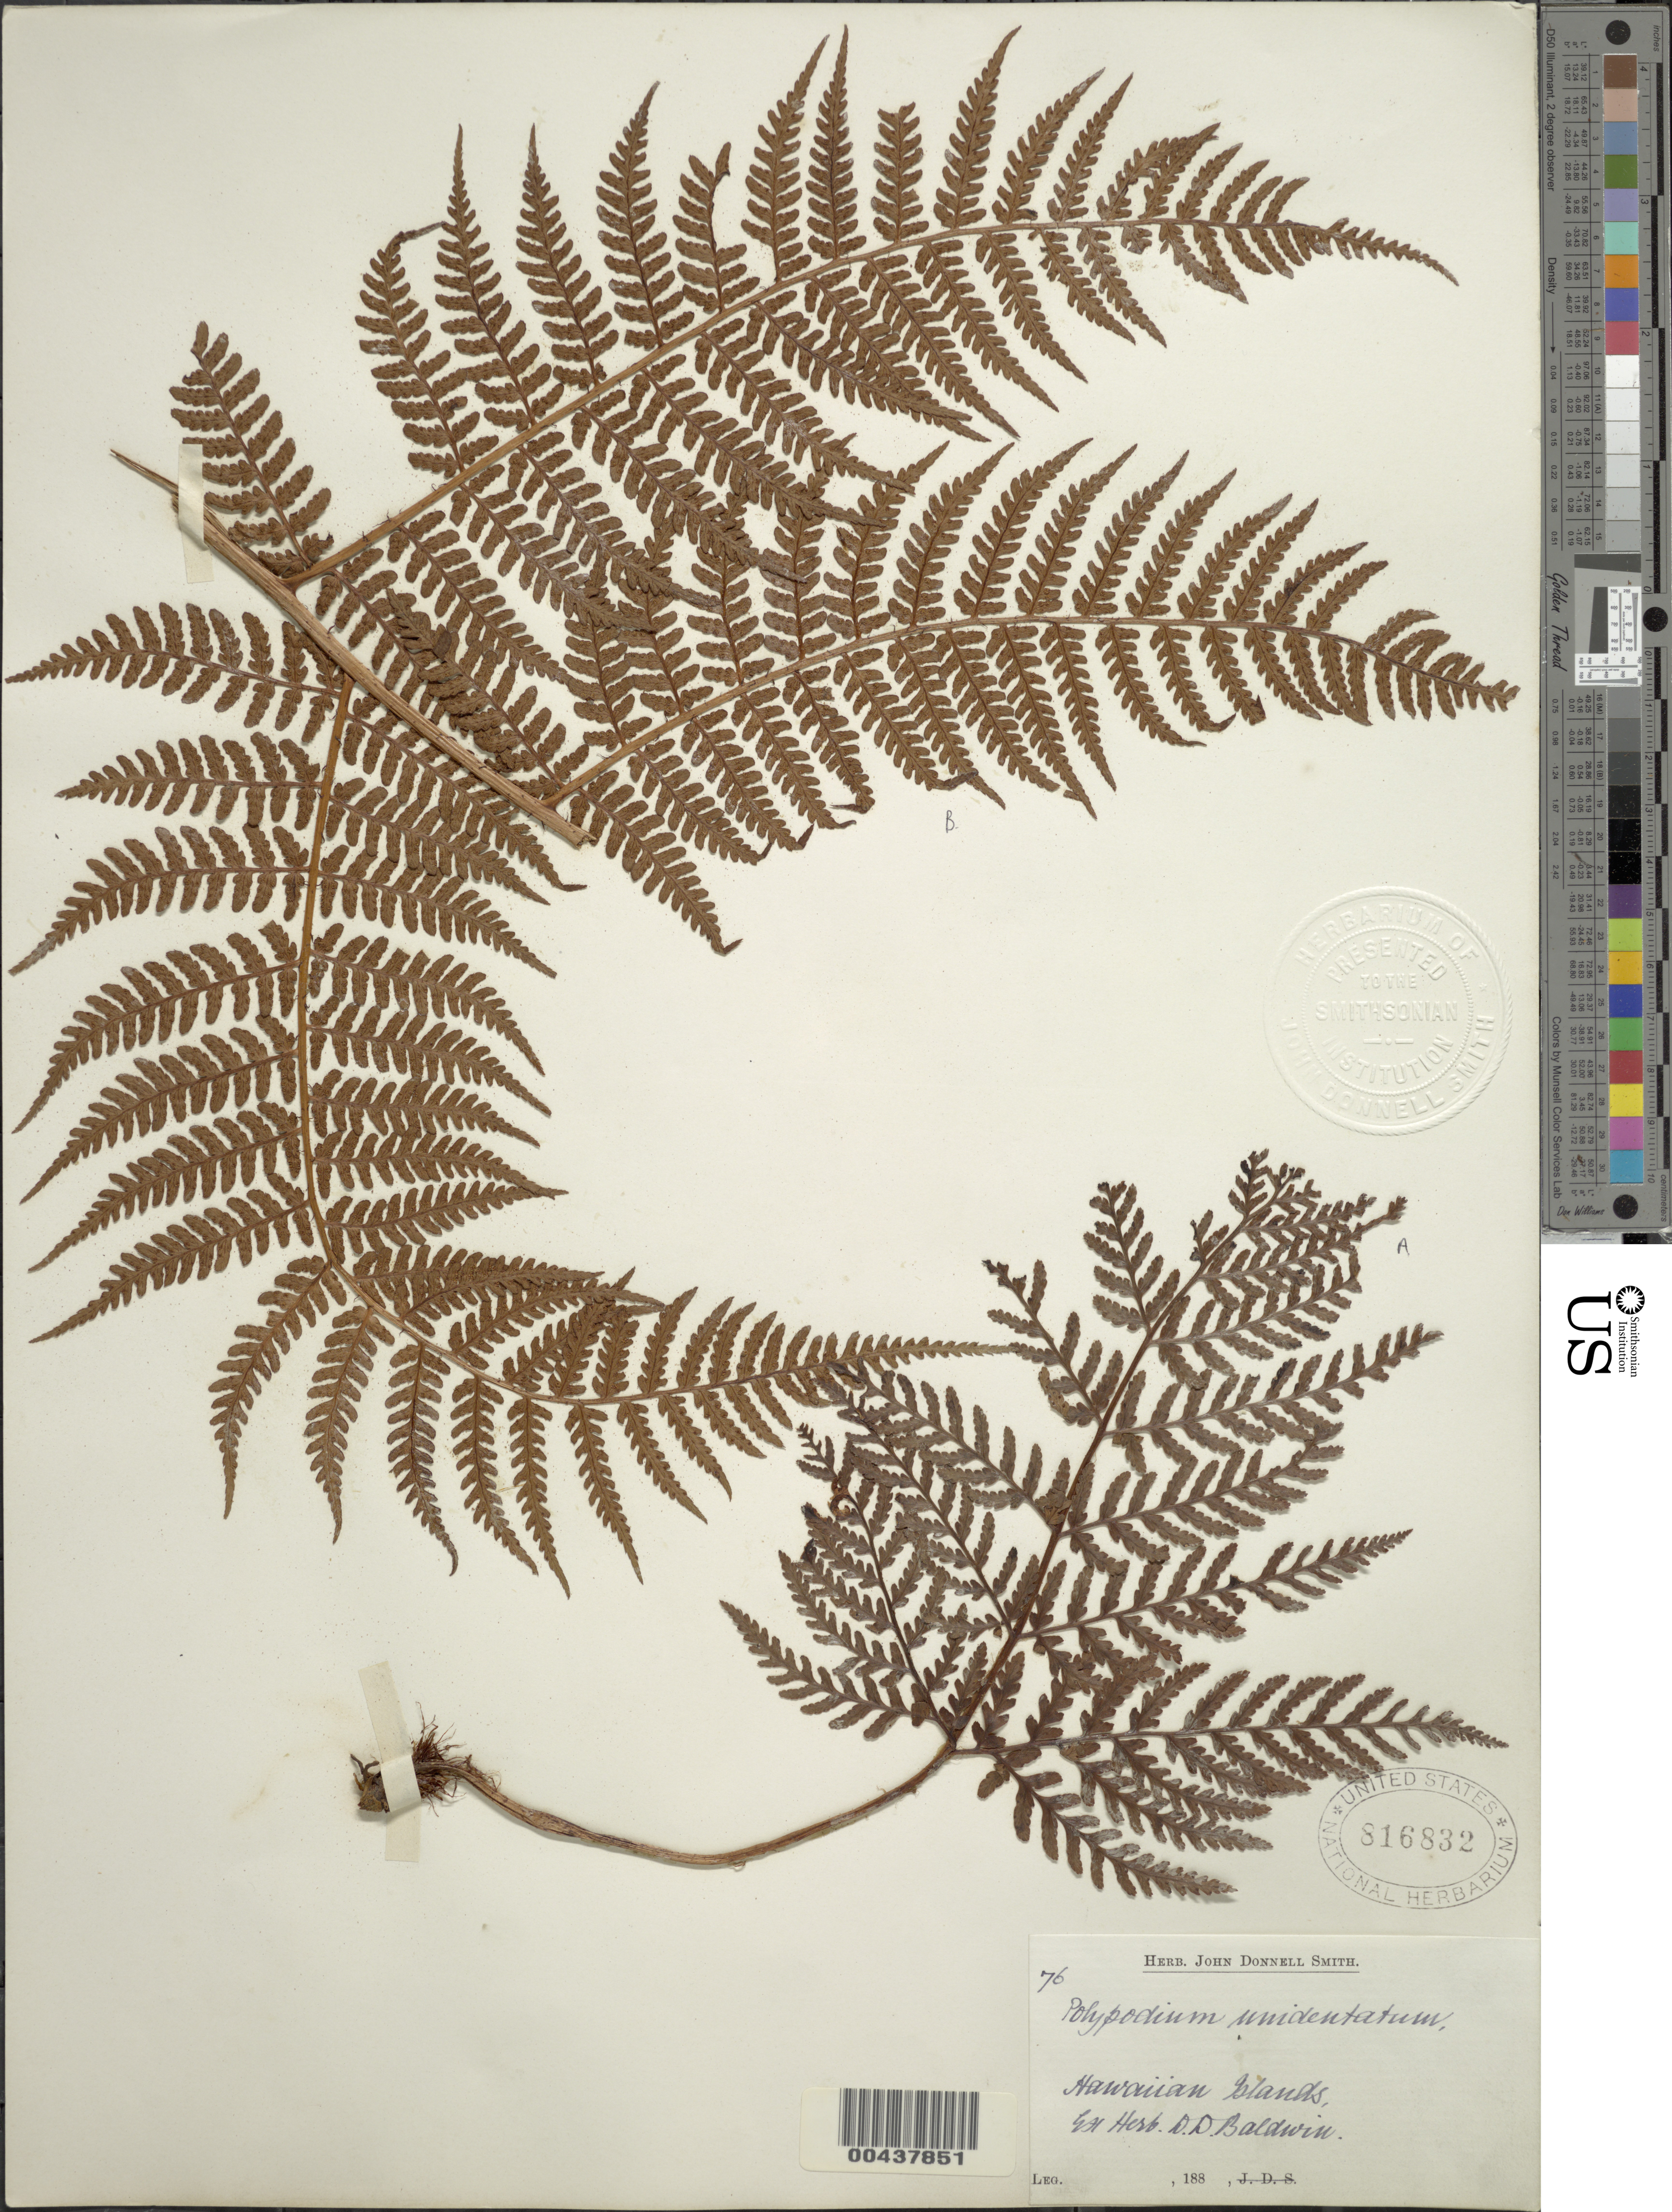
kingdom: Plantae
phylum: Tracheophyta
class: Polypodiopsida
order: Polypodiales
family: Dryopteridaceae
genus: Dryopteris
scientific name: Dryopteris unidentata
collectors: D. Baldwin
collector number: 76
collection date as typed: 188-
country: United States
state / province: Hawaii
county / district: Hawaii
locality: Hawaiian Islands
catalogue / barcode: US 816832